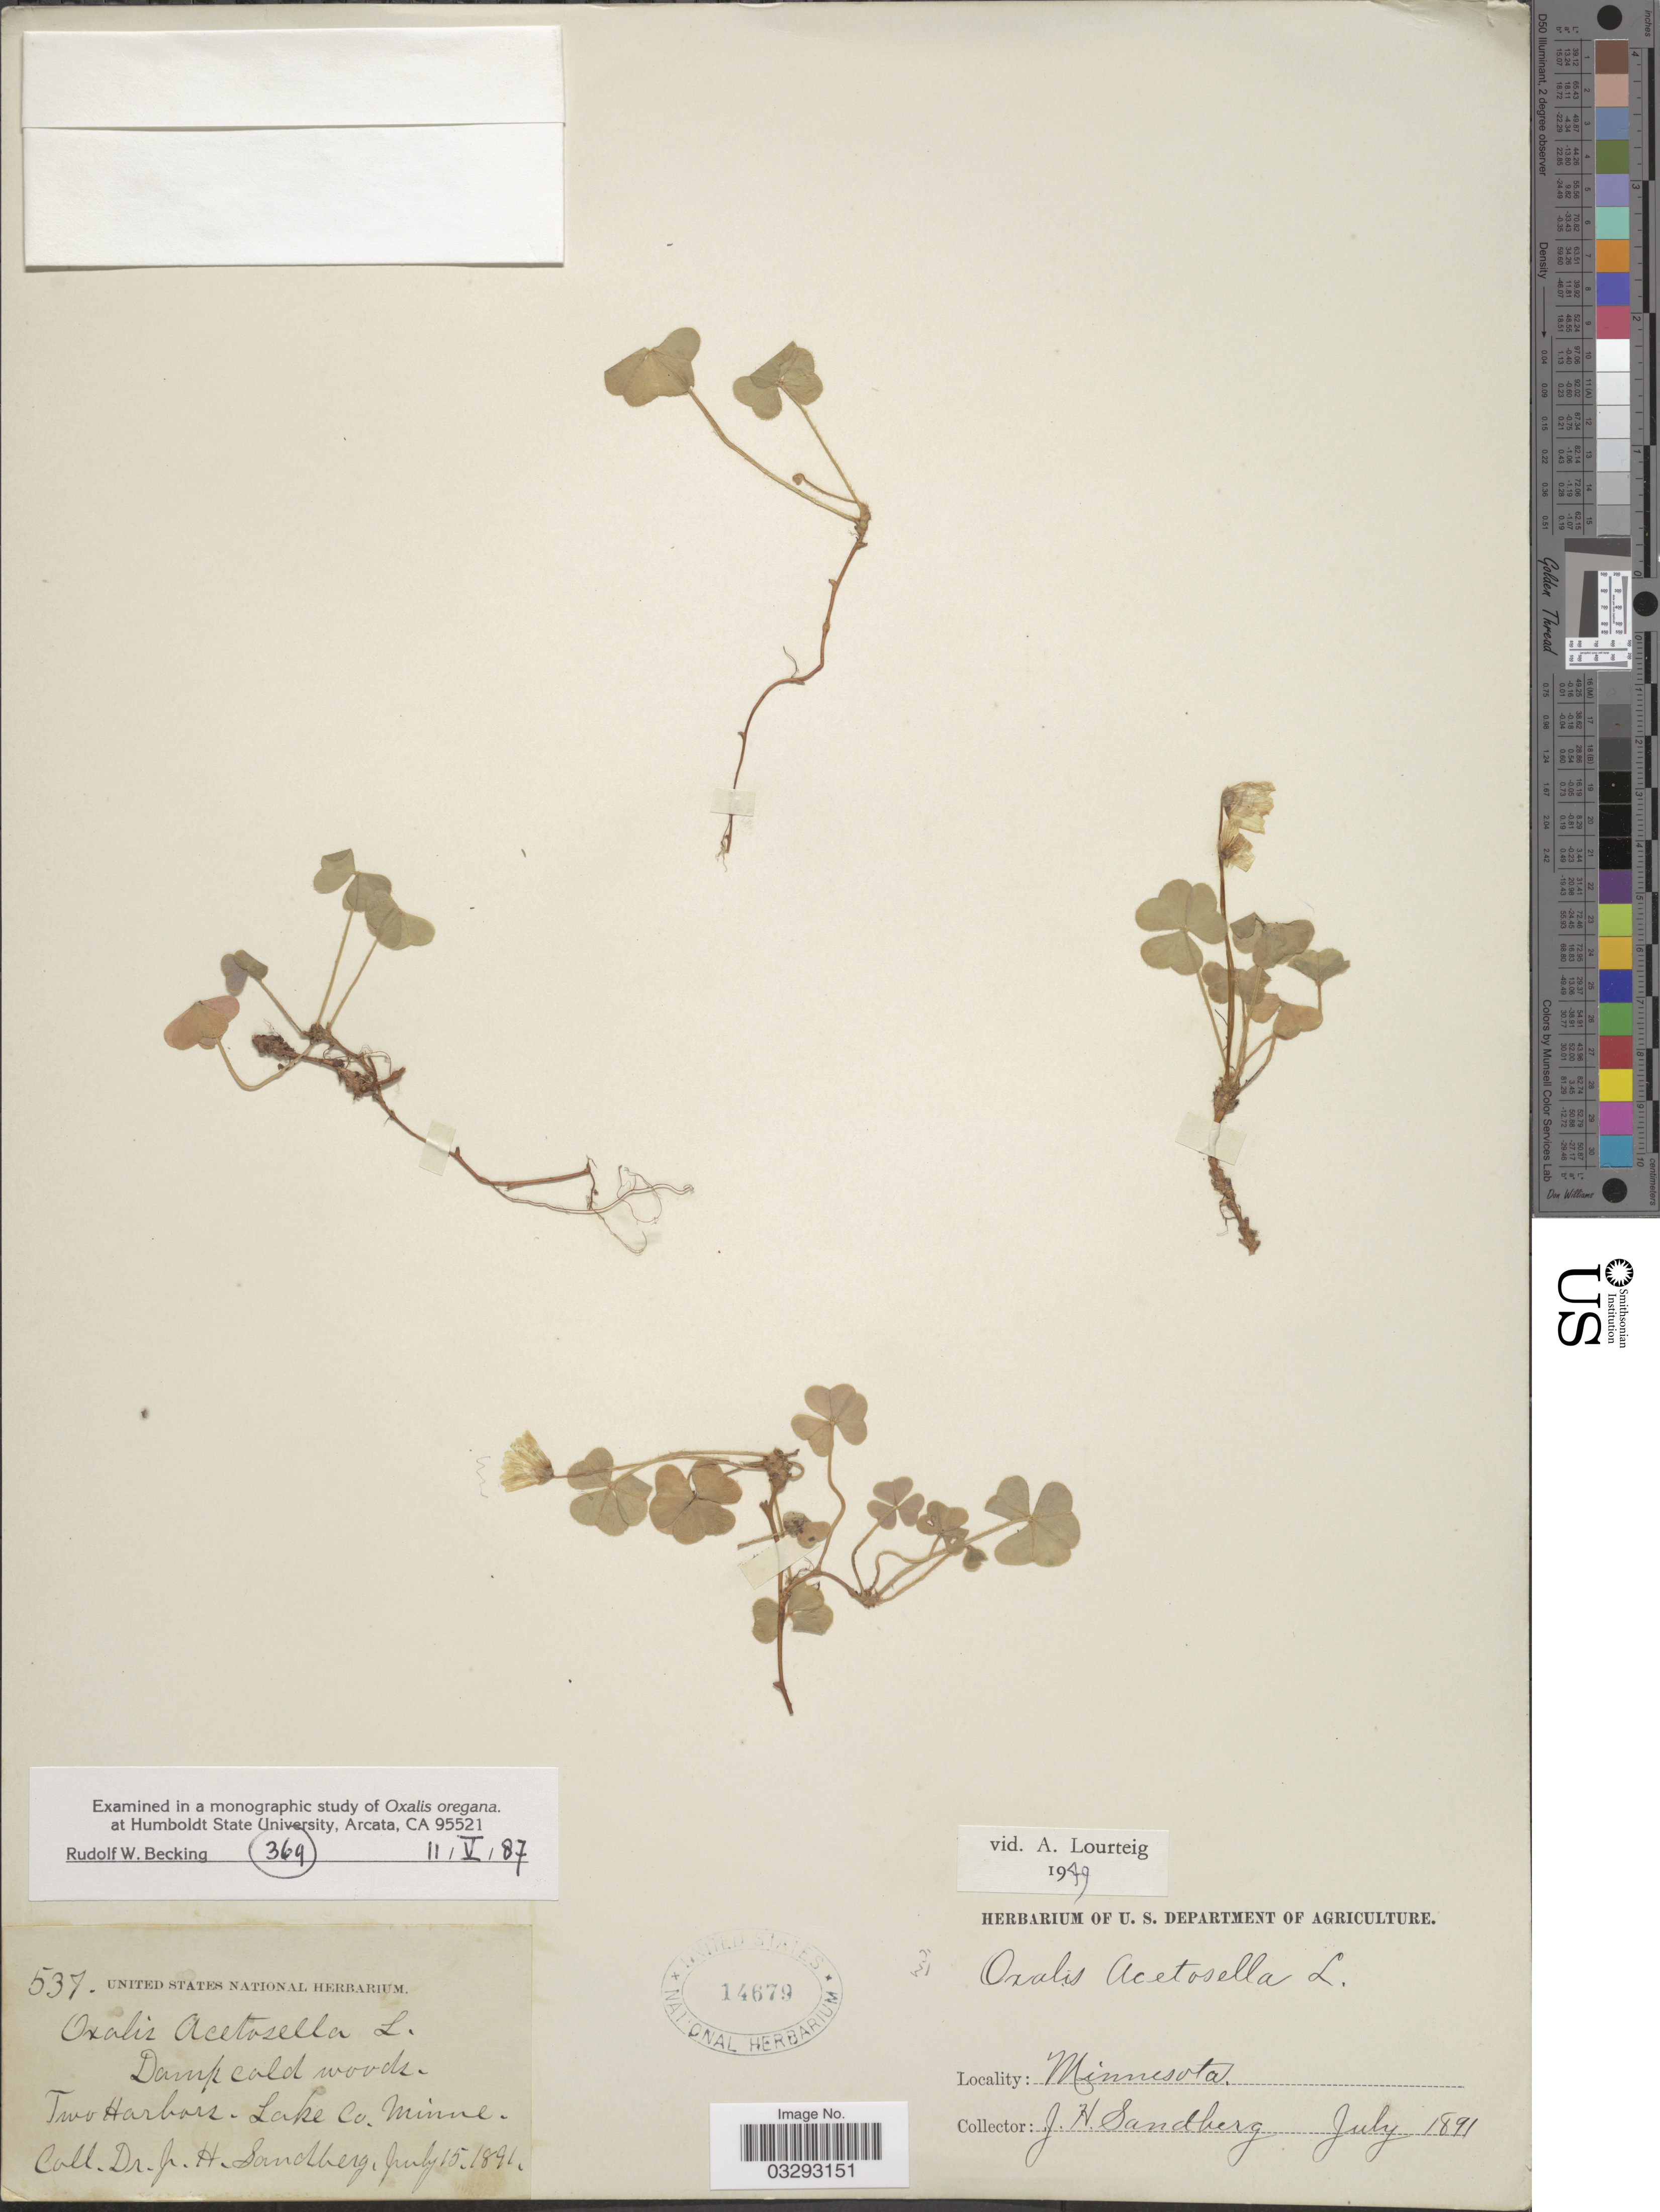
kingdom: Plantae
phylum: Tracheophyta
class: Magnoliopsida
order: Oxalidales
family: Oxalidaceae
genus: Oxalis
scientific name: Oxalis acetosella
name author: L.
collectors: J. H. Sandberg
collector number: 537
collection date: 1891-07-15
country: United States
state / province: Minnesota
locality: Two Harbors-Lake Co. Minne.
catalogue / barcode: US 14679